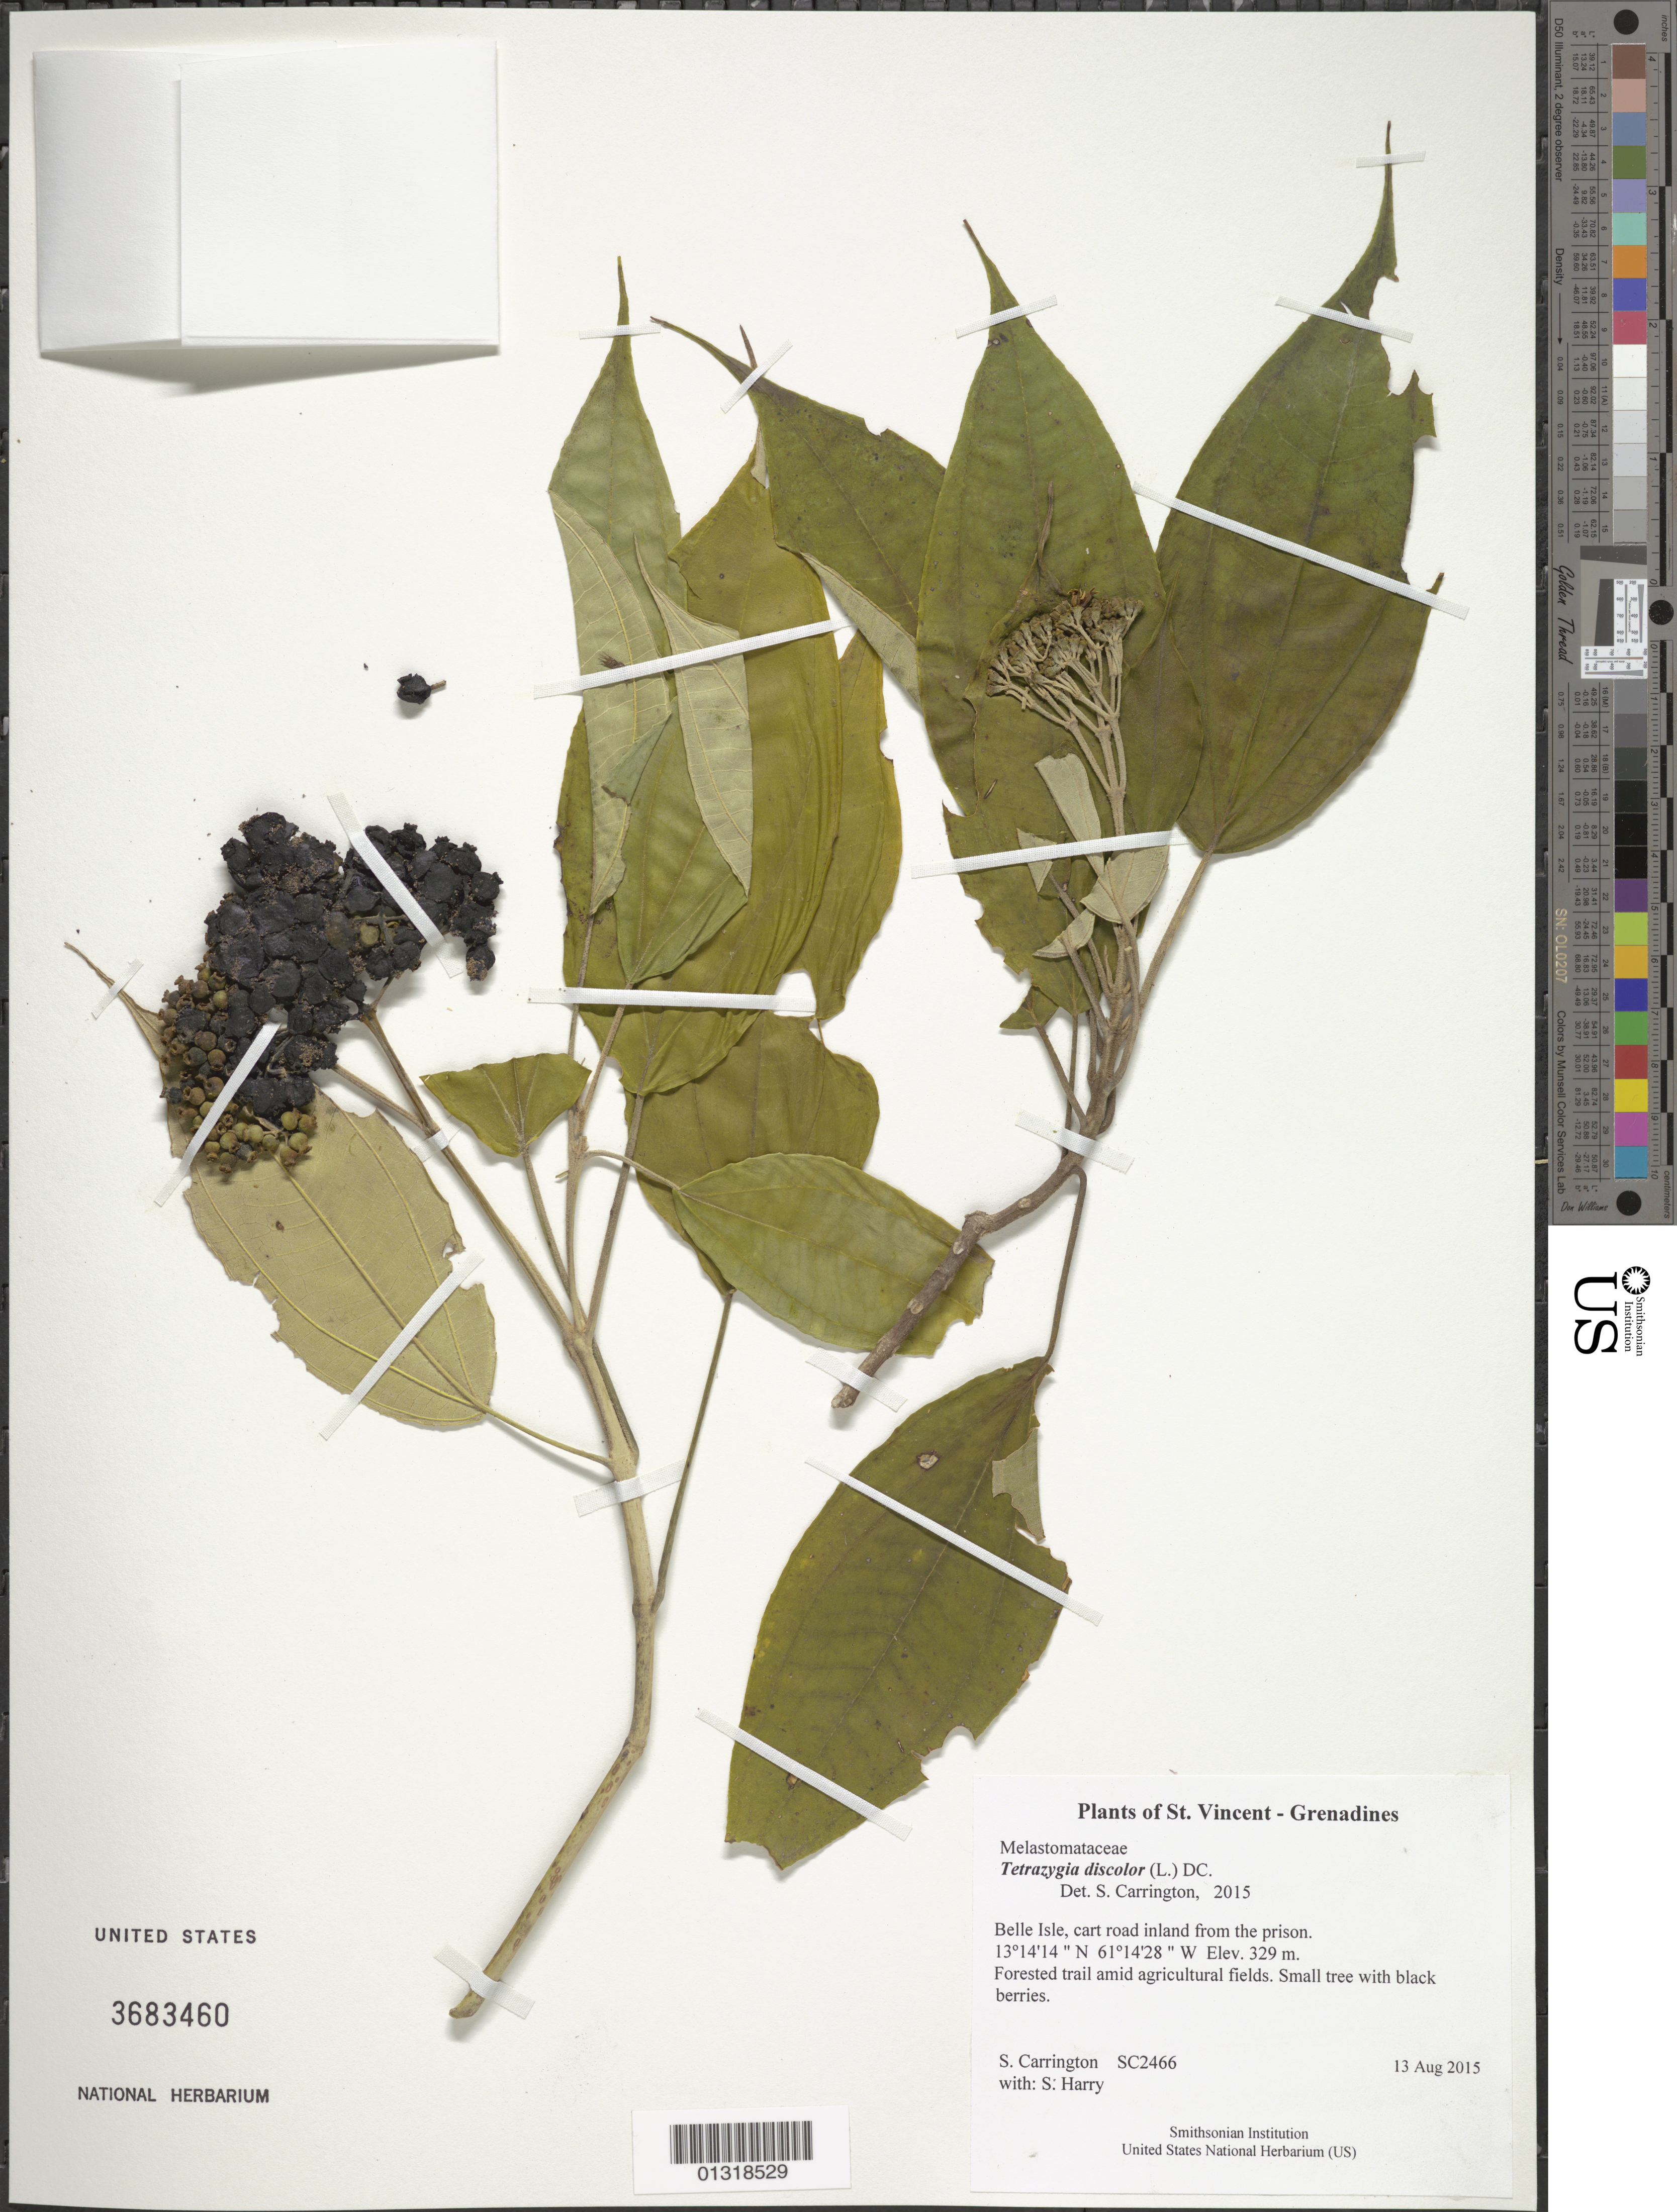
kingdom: Plantae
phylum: Tracheophyta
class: Magnoliopsida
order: Myrtales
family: Melastomataceae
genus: Tetrazygia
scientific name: Tetrazygia discolor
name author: (L.) DC.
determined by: Carrington, C. M. S.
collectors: C. M. S. Carrington & S. Harry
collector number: SC2466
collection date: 2015-08-13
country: St. Vincent - Grenadines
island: St Vincent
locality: BelleIsle, cart road inland from the prison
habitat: Forested trail amid agricultural fields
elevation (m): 329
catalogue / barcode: US 3683460